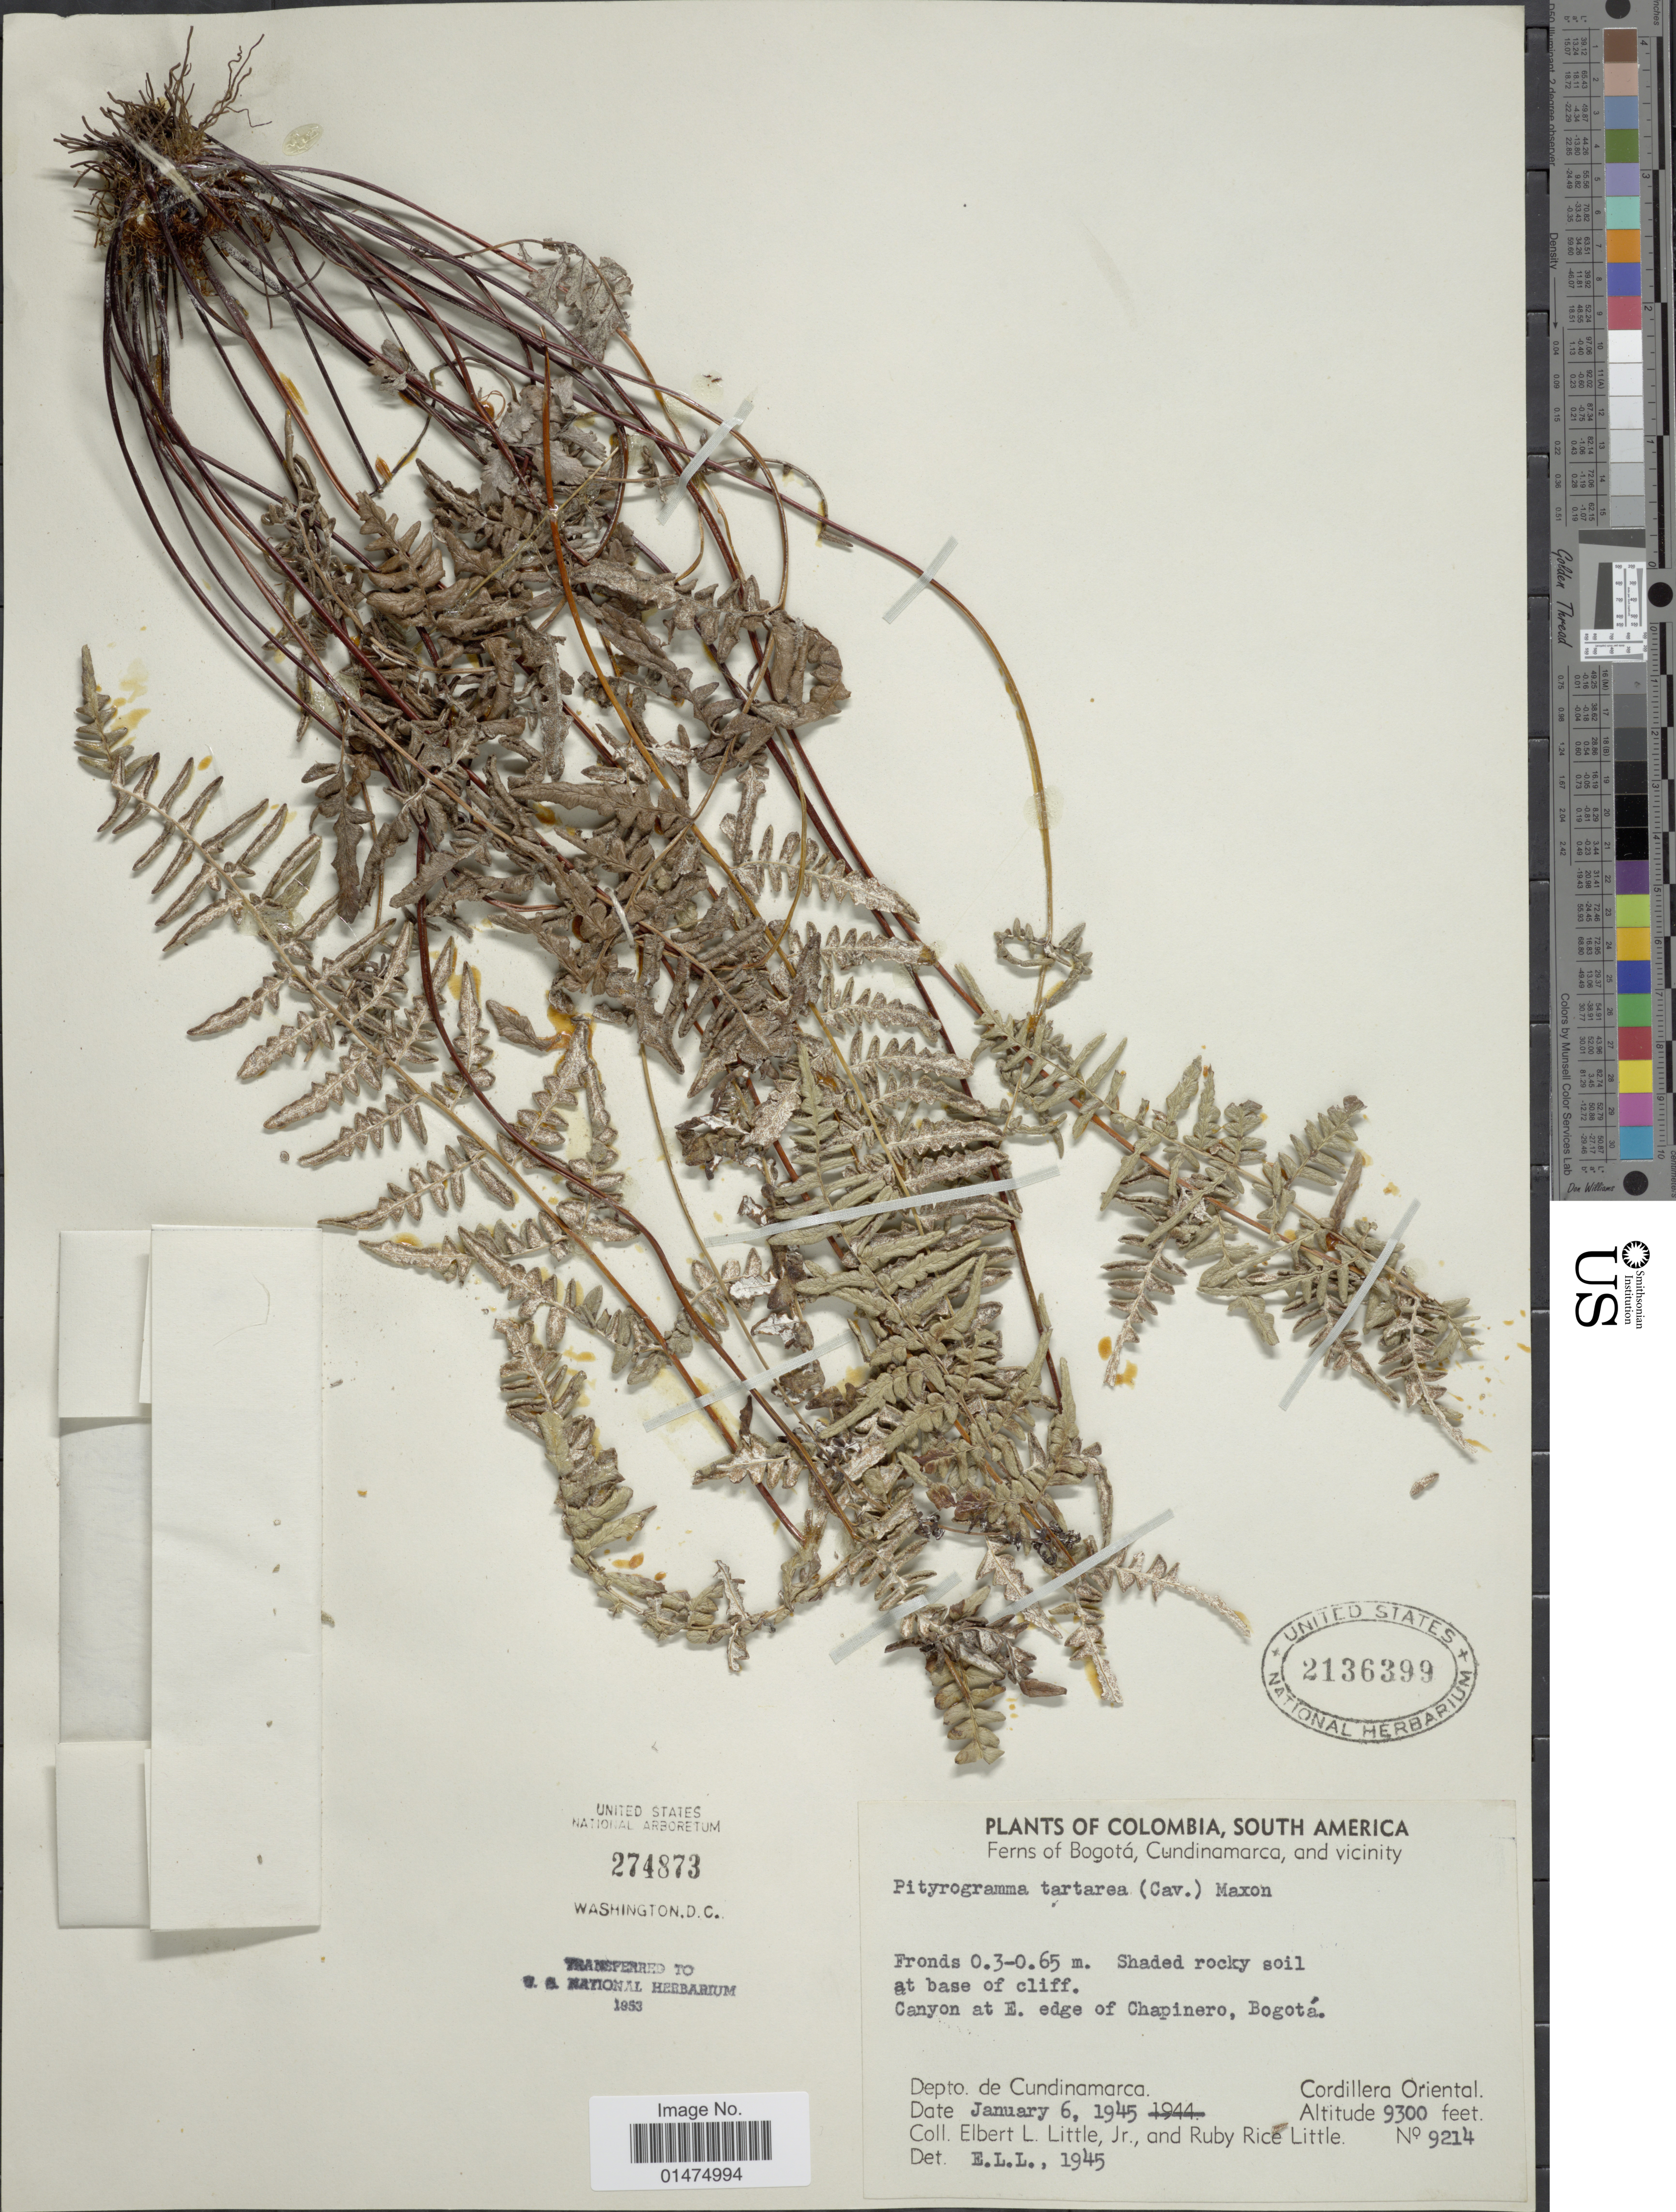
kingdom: Plantae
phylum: Tracheophyta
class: Polypodiopsida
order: Polypodiales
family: Pteridaceae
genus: Pityrogramma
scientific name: Pityrogramma chrysoconia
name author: (Desv.) Maxon ex Domin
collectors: E. L. Little & R. R. Little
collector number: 9214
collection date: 1945-01-06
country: Colombia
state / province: Cundinamarca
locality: South America, ferns of Bogota, Cundinamarca, and vicinity, Depto. de Cundinamarca, Cordillera Oriental.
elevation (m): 2835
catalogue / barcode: US 2136299